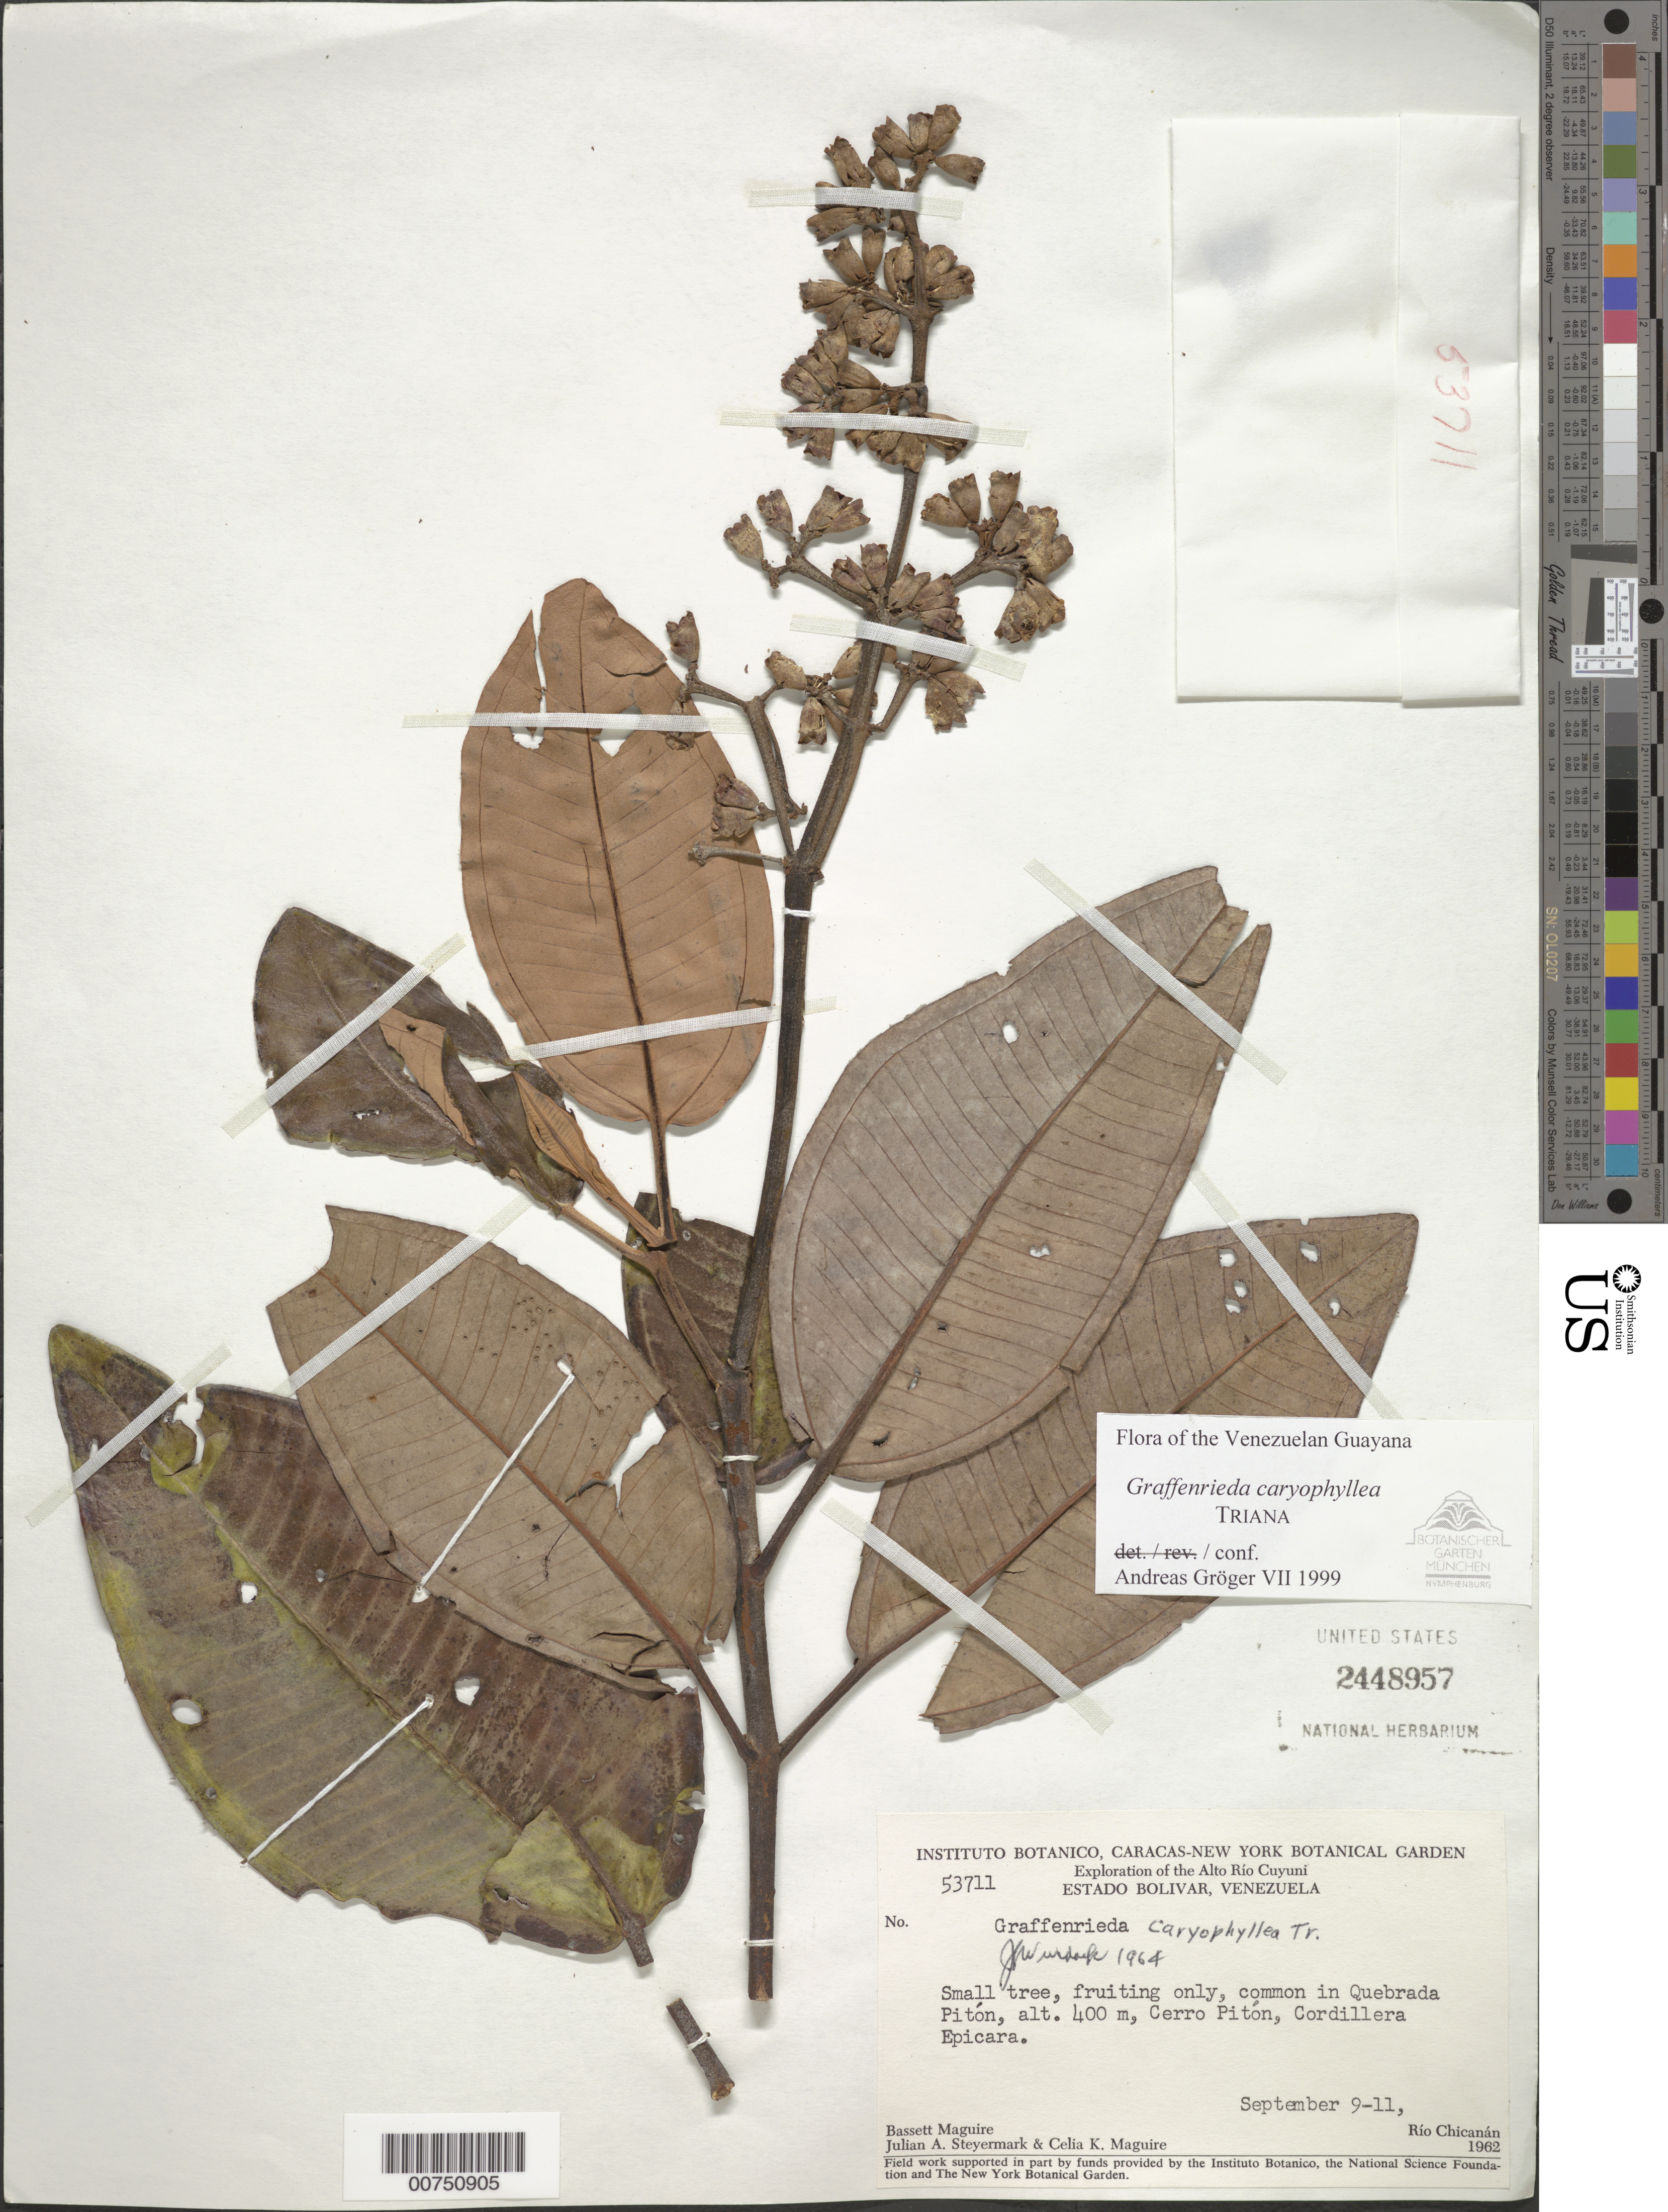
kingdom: Plantae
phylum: Tracheophyta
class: Magnoliopsida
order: Myrtales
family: Melastomataceae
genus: Graffenrieda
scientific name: Graffenrieda caryophyllea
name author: Triana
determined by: Gröger, A.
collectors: B. Maguire, J. Steyermark & C. K. Maguire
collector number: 53711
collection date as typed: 9-Sep-62 to 11-Sep-62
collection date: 1962-09-09/1962-09-11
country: Venezuela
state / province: Bolívar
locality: Alto Río Cuyuni, Quebrada Pitón, Cerro Pitón, Cordillera Epicara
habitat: Quebrada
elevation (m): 400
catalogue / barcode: US 2448957